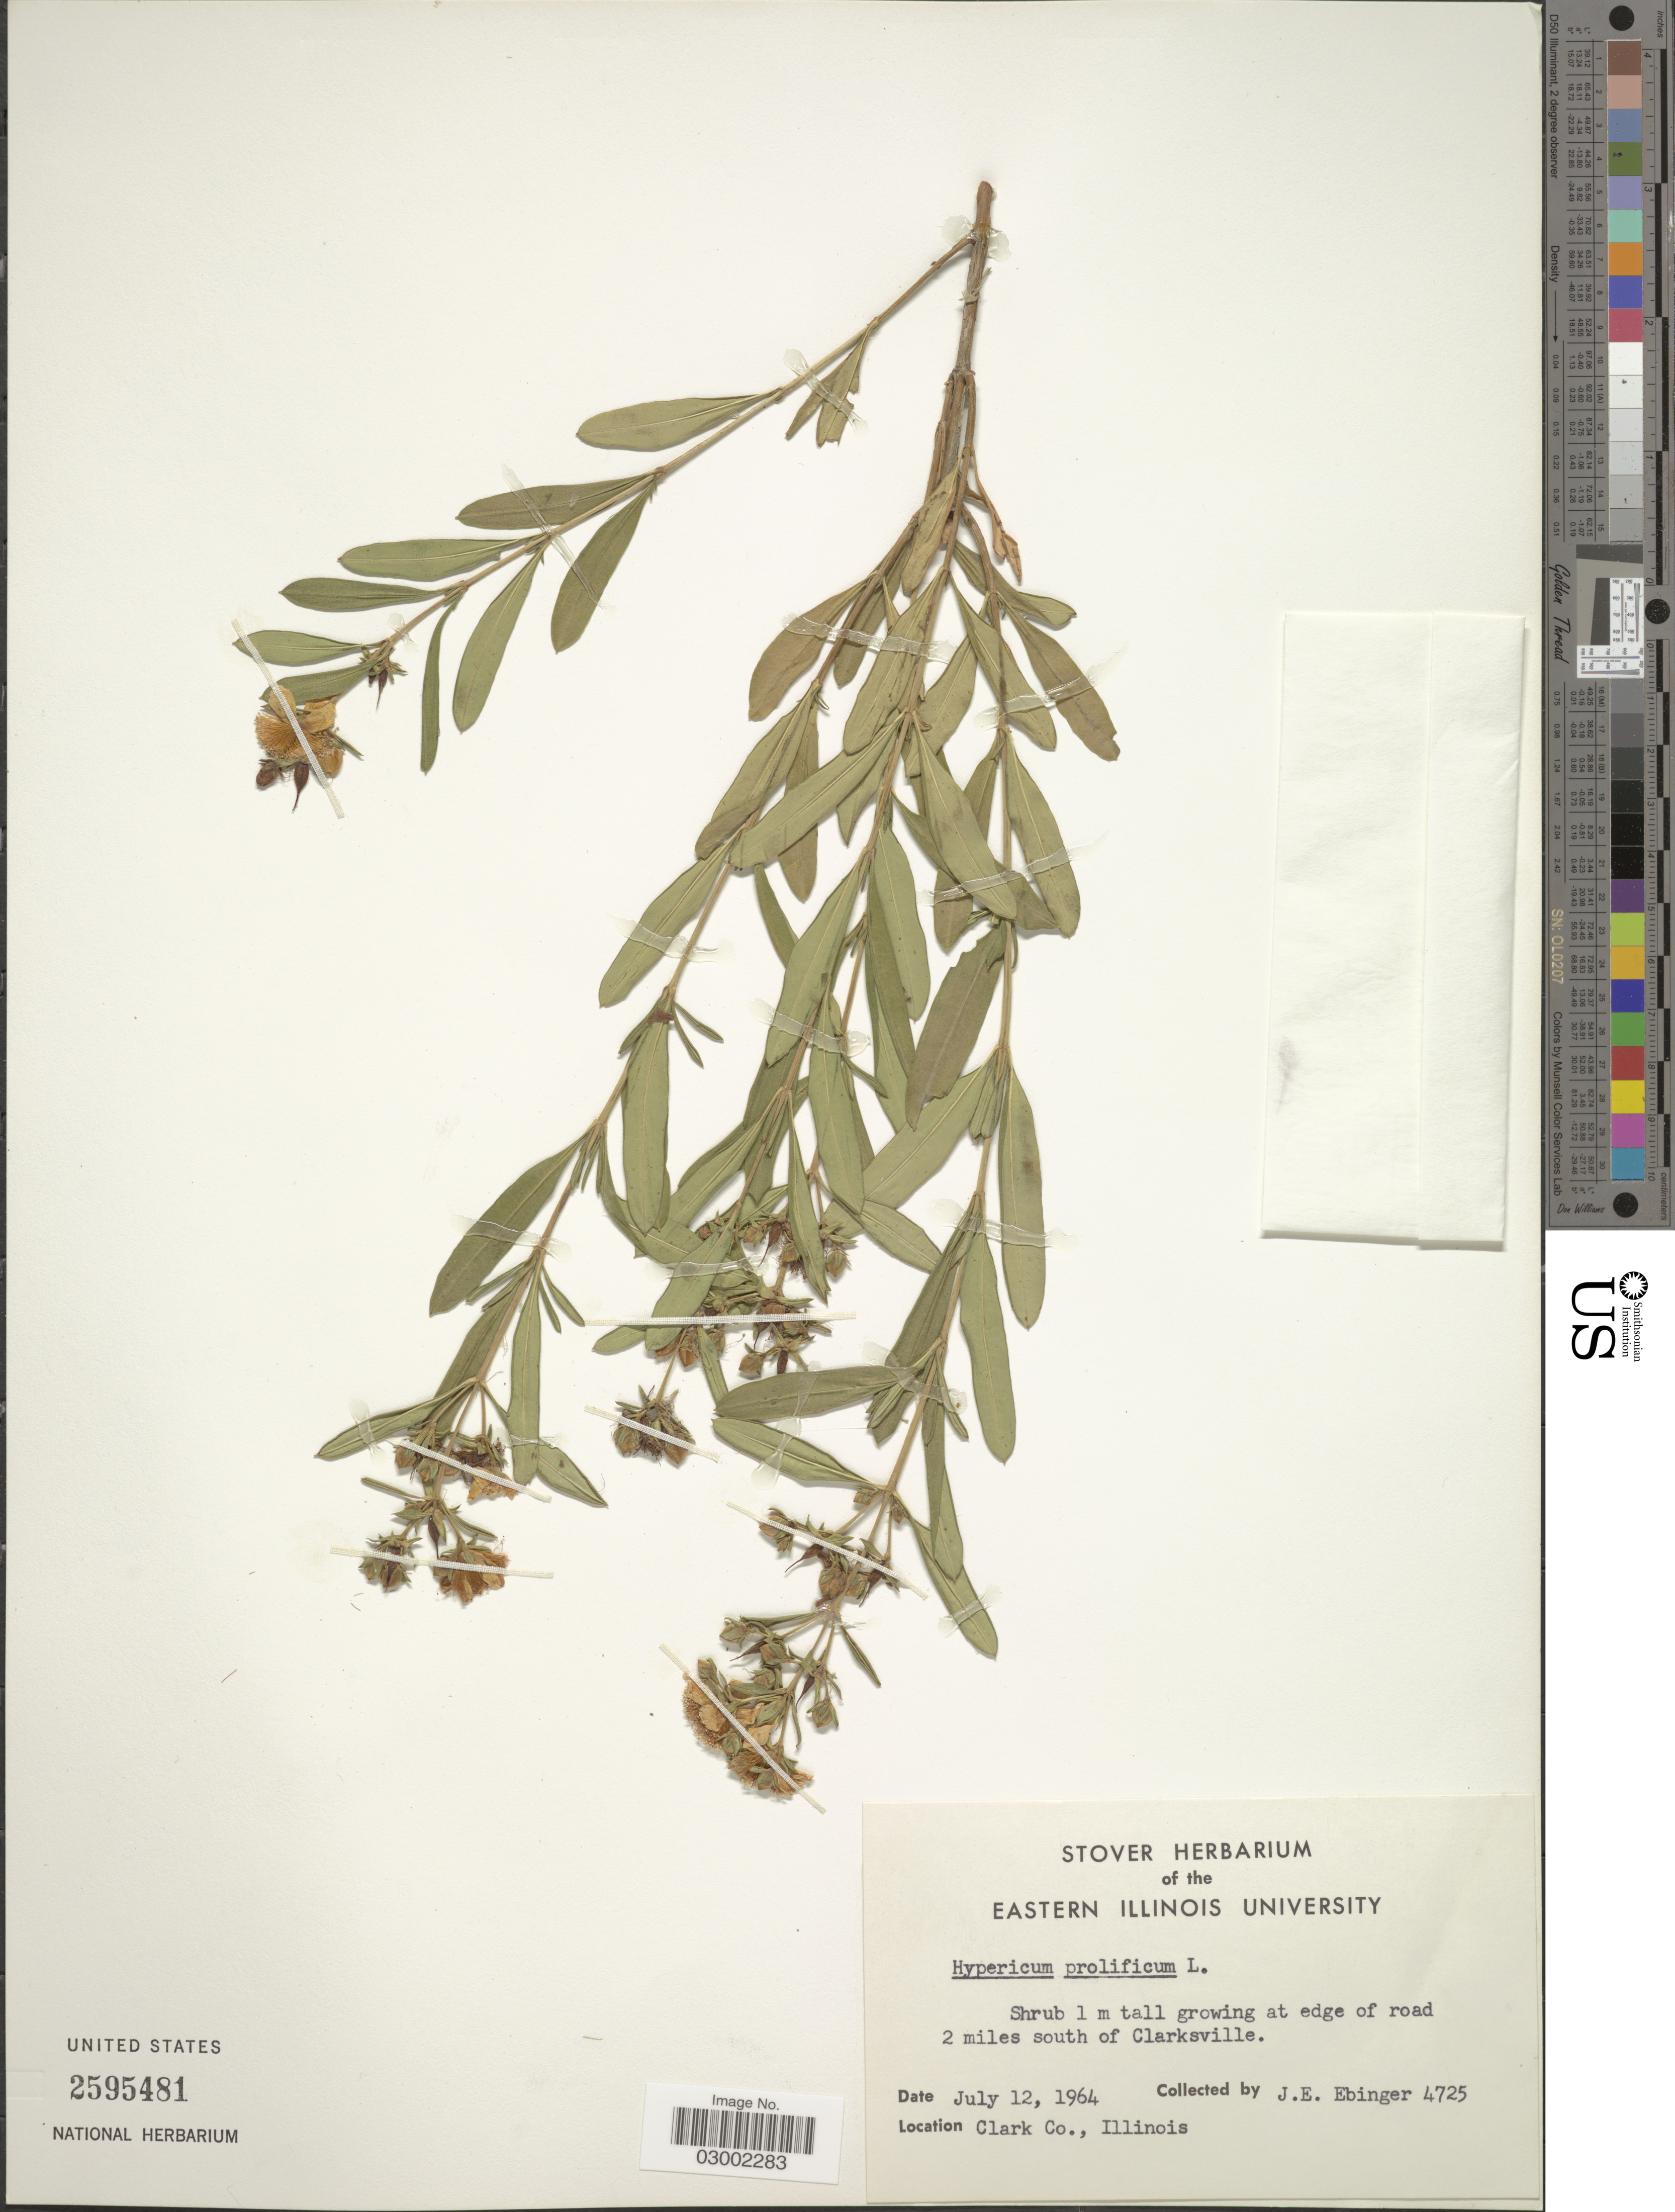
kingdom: Plantae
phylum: Tracheophyta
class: Magnoliopsida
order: Malpighiales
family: Hypericaceae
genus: Hypericum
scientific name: Hypericum prolificum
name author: L.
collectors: J. Ebinger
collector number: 4725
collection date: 1964-07-12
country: United States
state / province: Illinois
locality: At edge of road 2 miles south of Clarksville. Clark Co.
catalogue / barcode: US 2595481